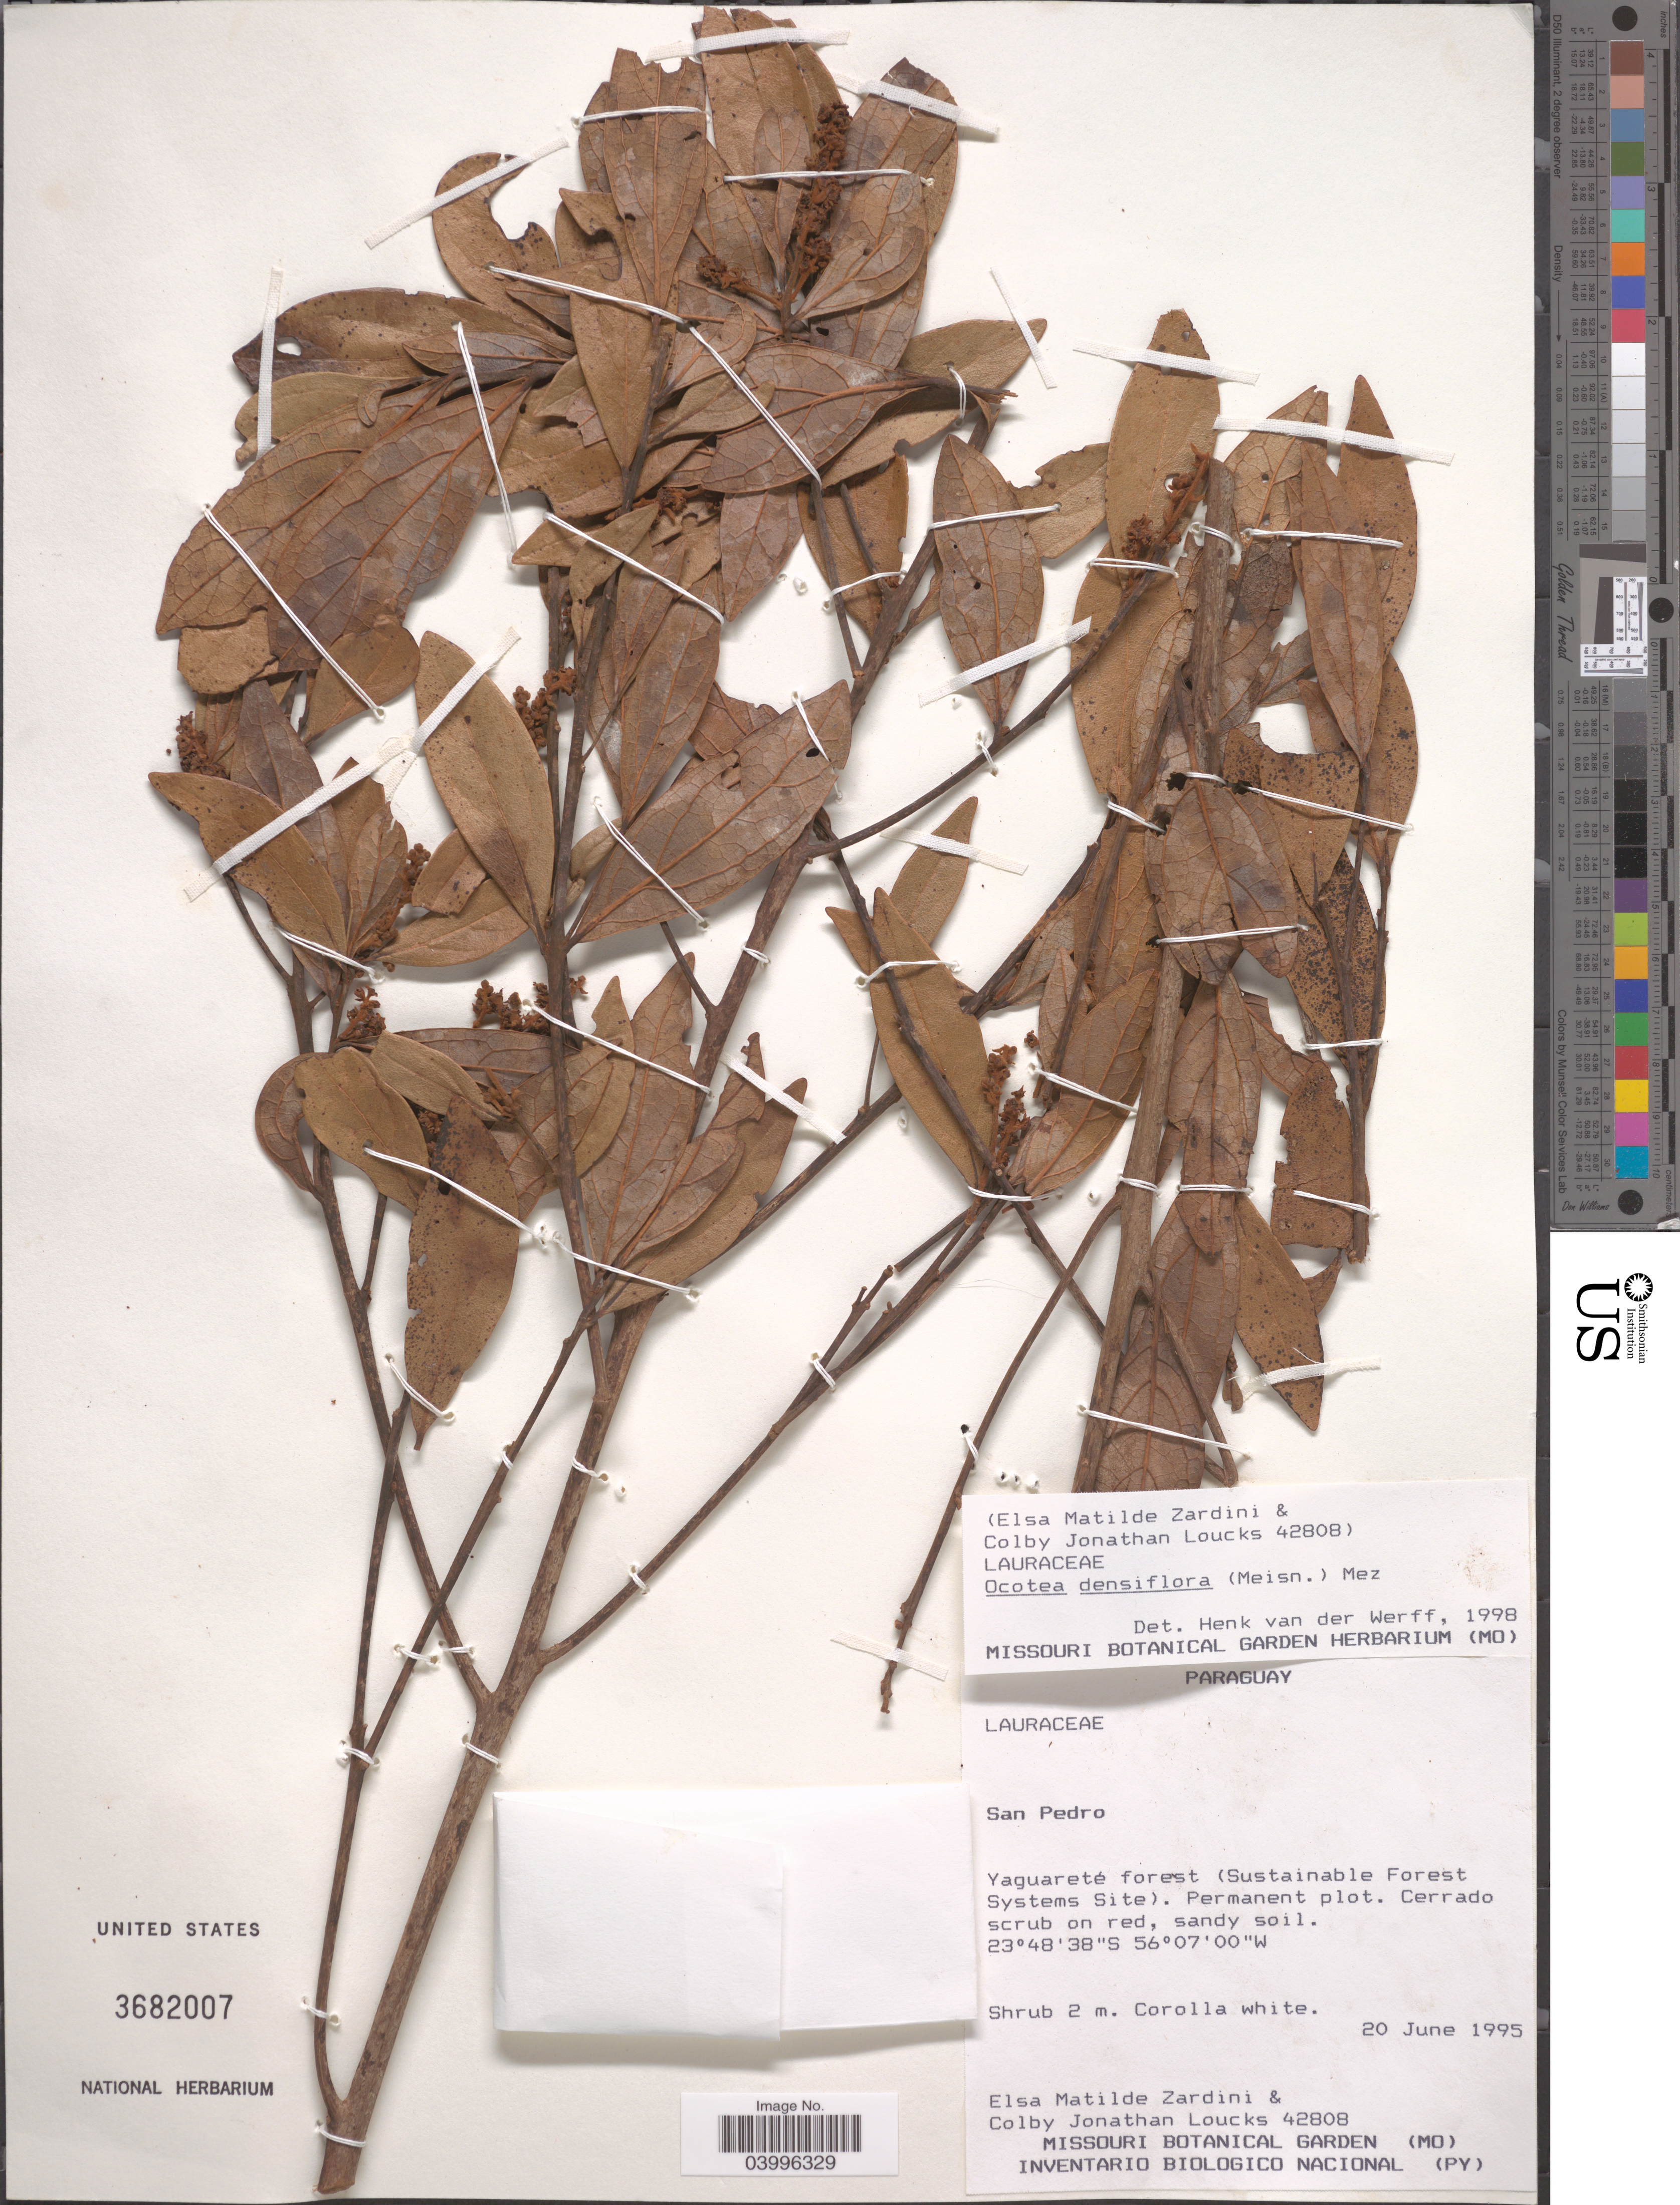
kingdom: Plantae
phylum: Tracheophyta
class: Magnoliopsida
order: Laurales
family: Lauraceae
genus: Ocotea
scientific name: Ocotea densiflora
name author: (Meisn.) Mez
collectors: E. M. Zardini & C. Loucks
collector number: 42808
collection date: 1995-06-20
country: Paraguay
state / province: San Pedro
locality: Yaguareté forest (Sustainable Forest Systems Site).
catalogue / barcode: US 3682007